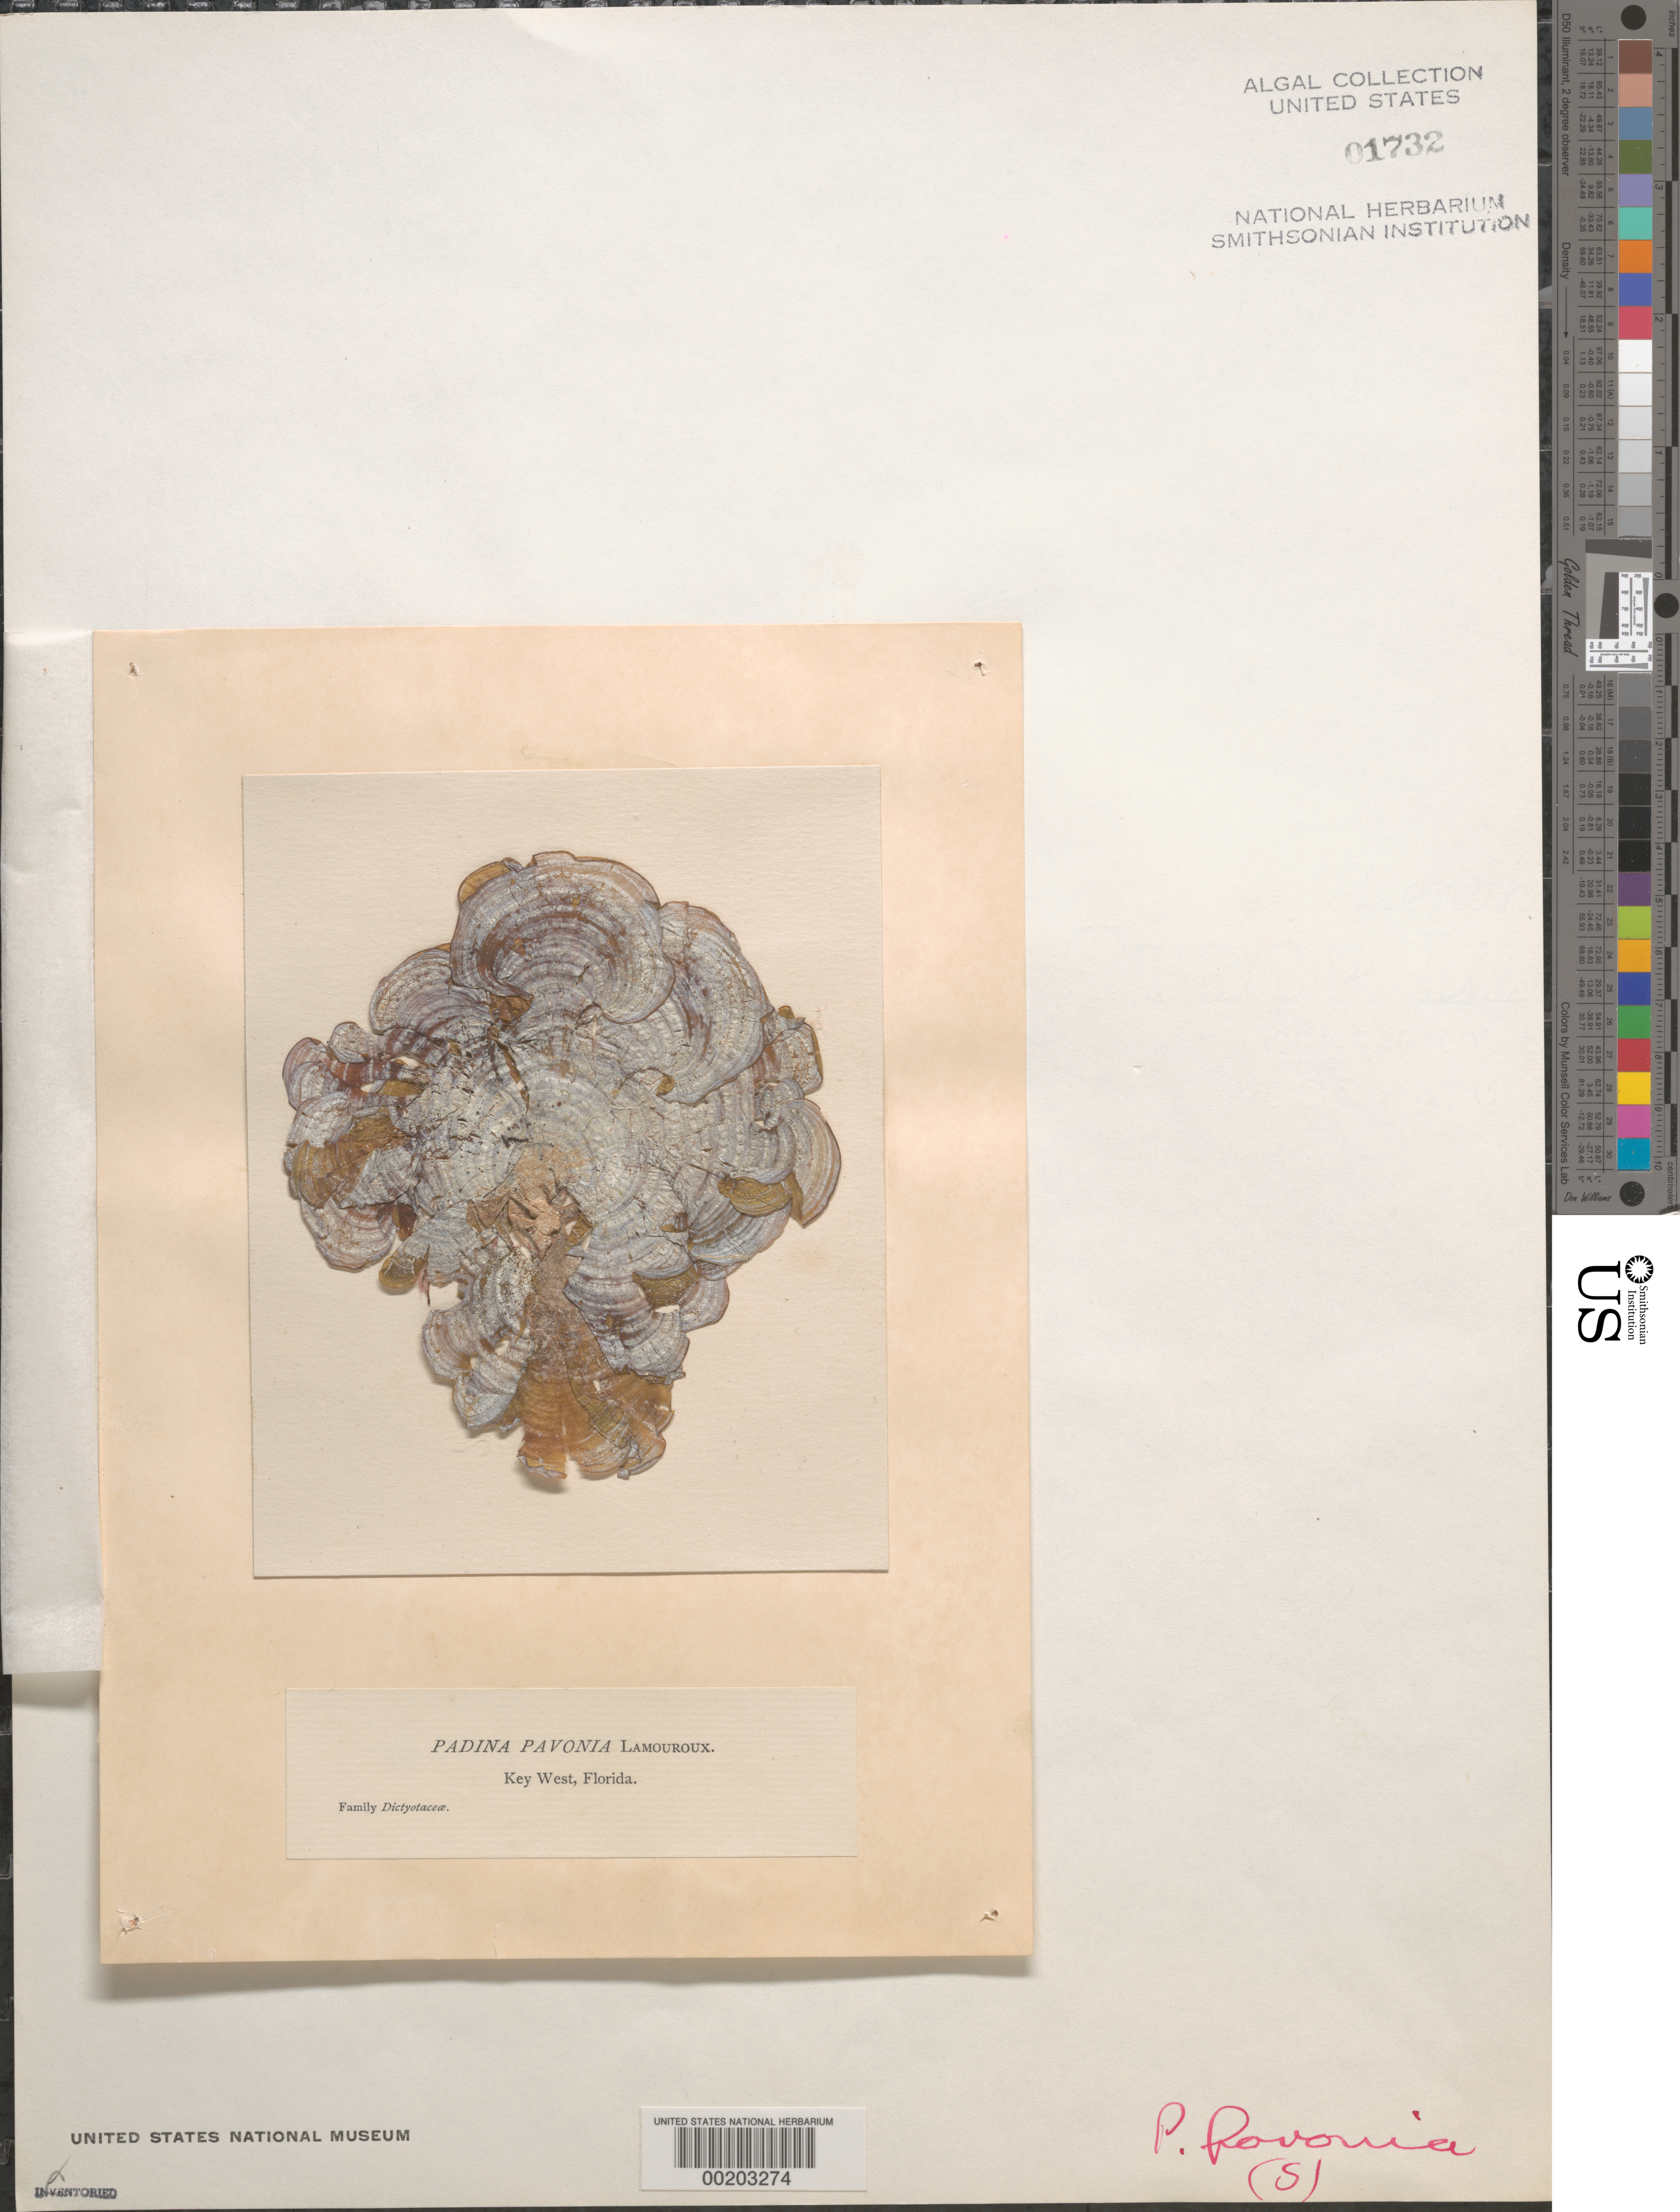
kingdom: Chromista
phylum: Ochrophyta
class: Phaeophyceae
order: Dictyotales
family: Dictyotaceae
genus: Padina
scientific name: Padina pavonica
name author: (L.) Thivy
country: United States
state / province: Florida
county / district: Monroe County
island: Key West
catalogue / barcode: US 1732